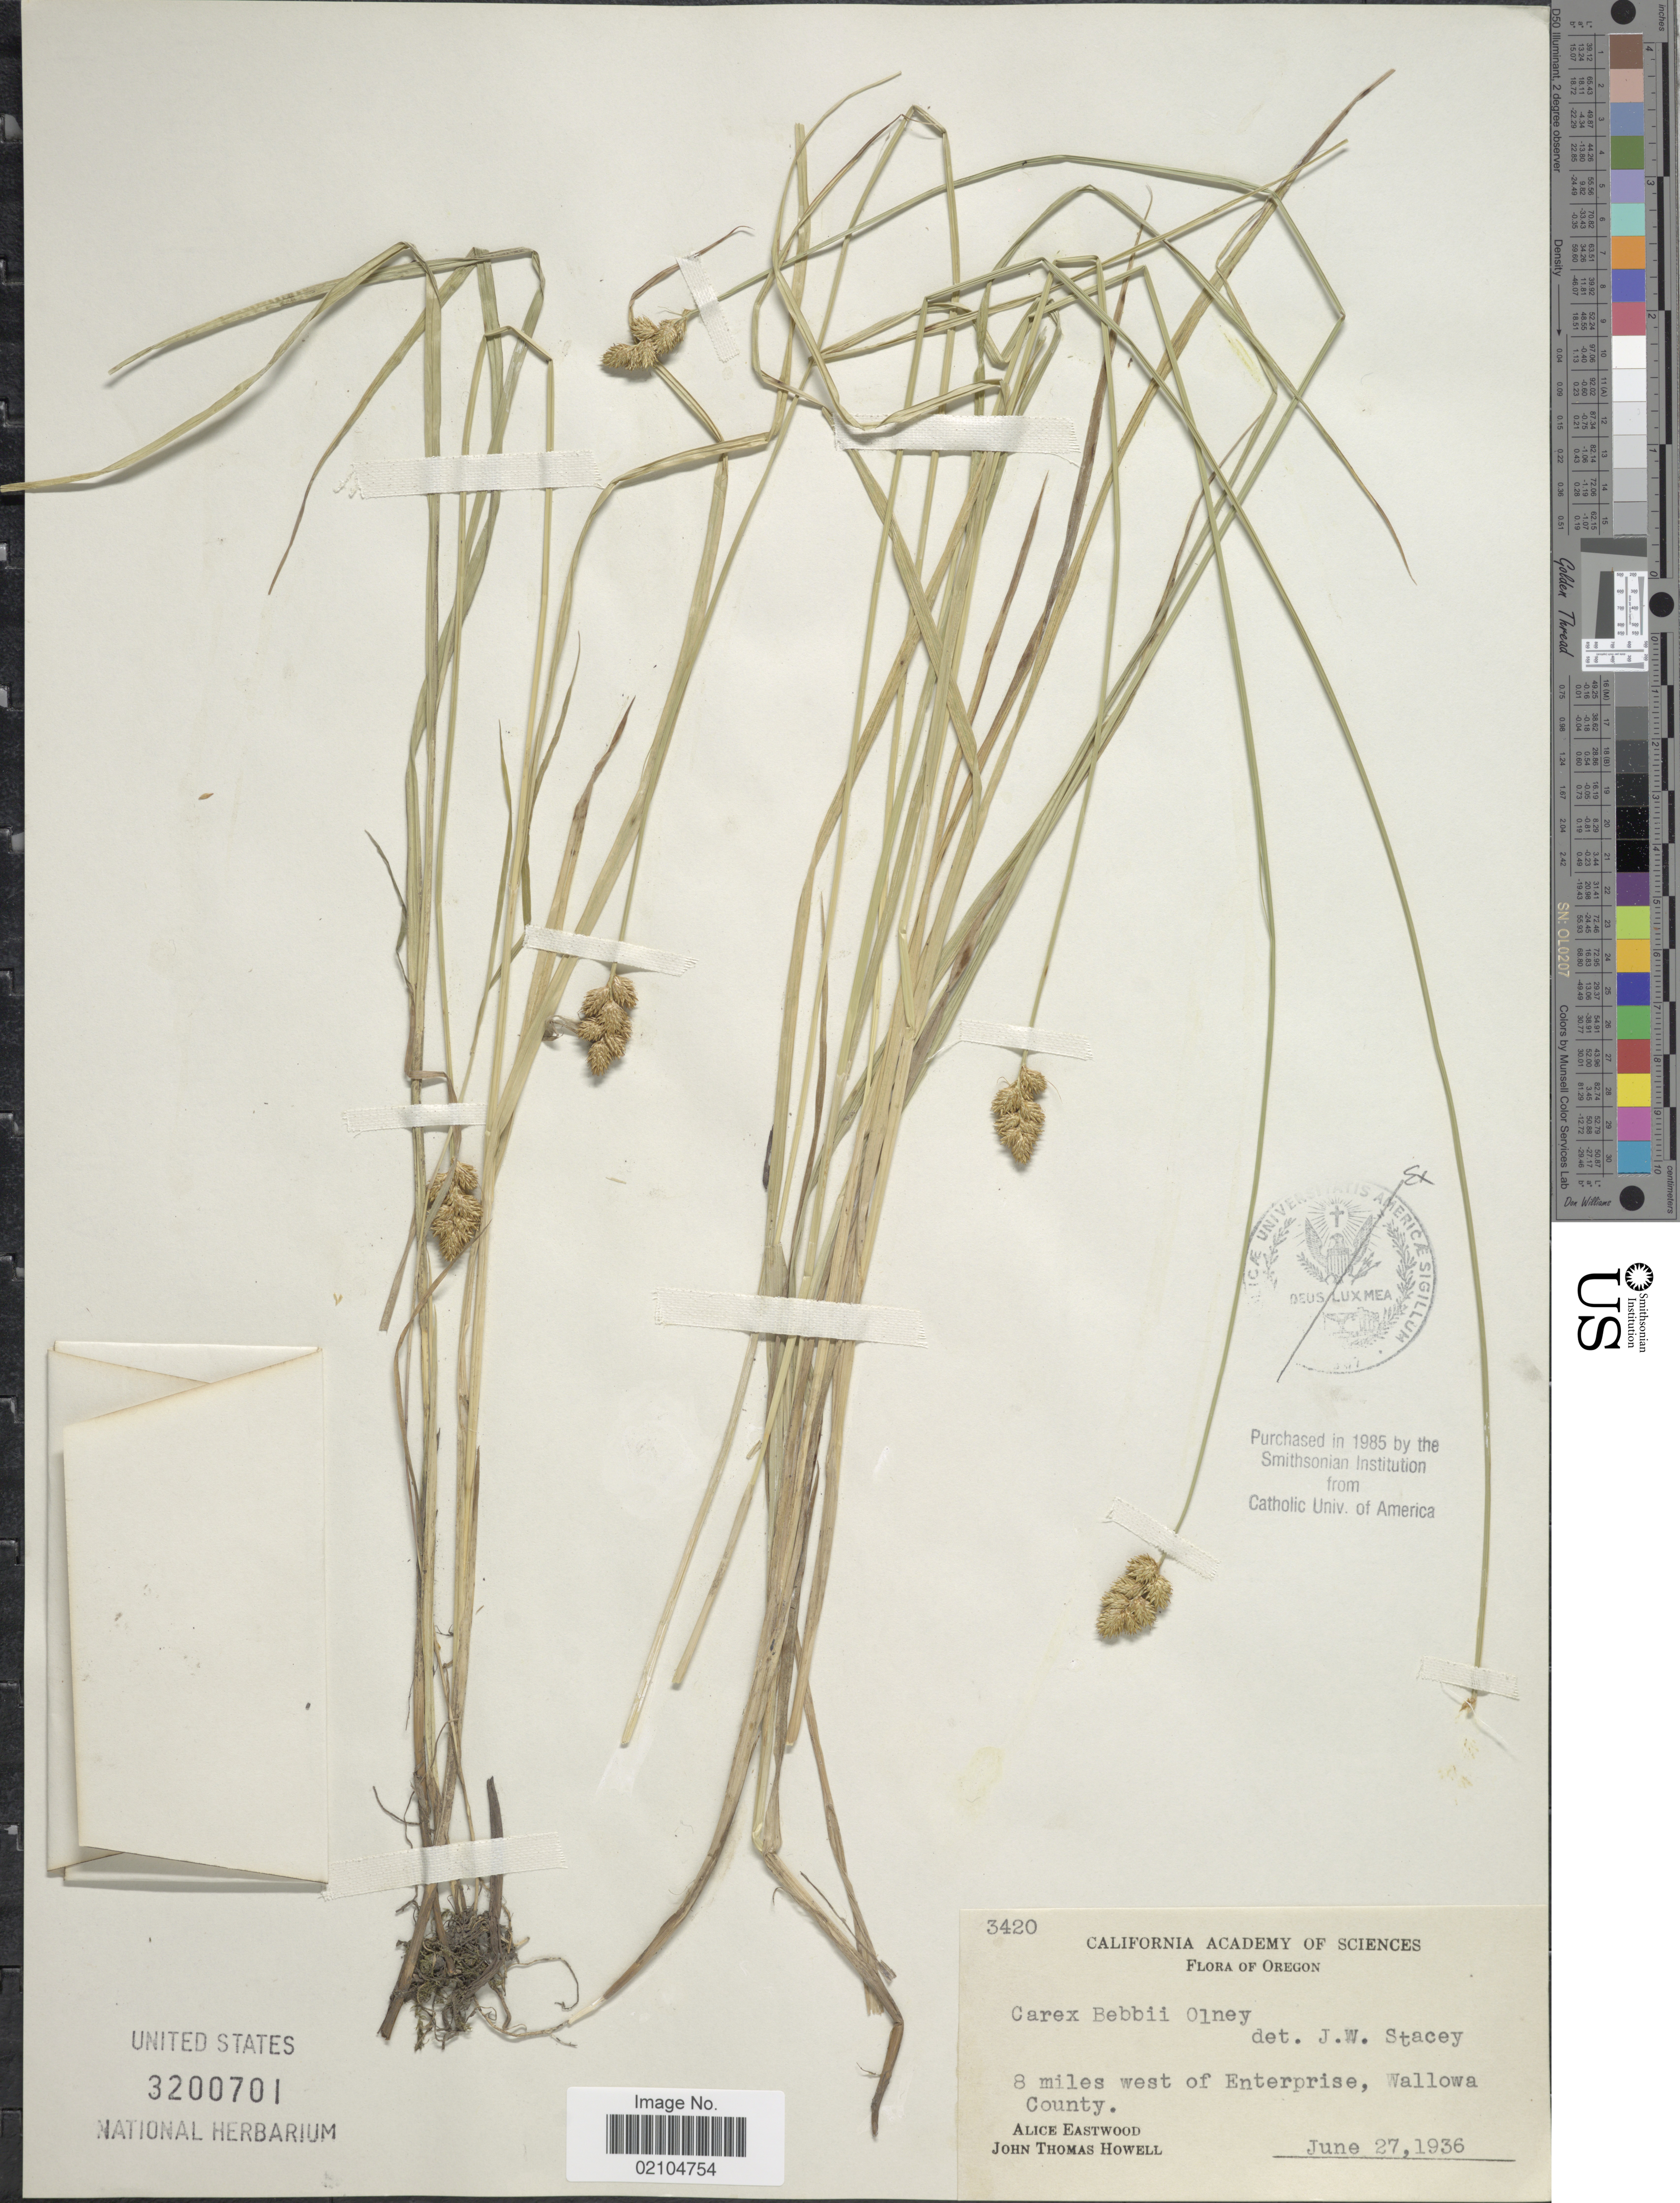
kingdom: Plantae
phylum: Tracheophyta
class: Liliopsida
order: Poales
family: Cyperaceae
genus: Carex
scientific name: Carex bebbii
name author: (L.H. Bailey) Olney ex Fernald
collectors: A. Eastwood & J. T. Howell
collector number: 3420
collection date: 1936-06-27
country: United States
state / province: Oregon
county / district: Wallowa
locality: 8 miles west of Enterprise, Wallowa County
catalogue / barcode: US 3200701